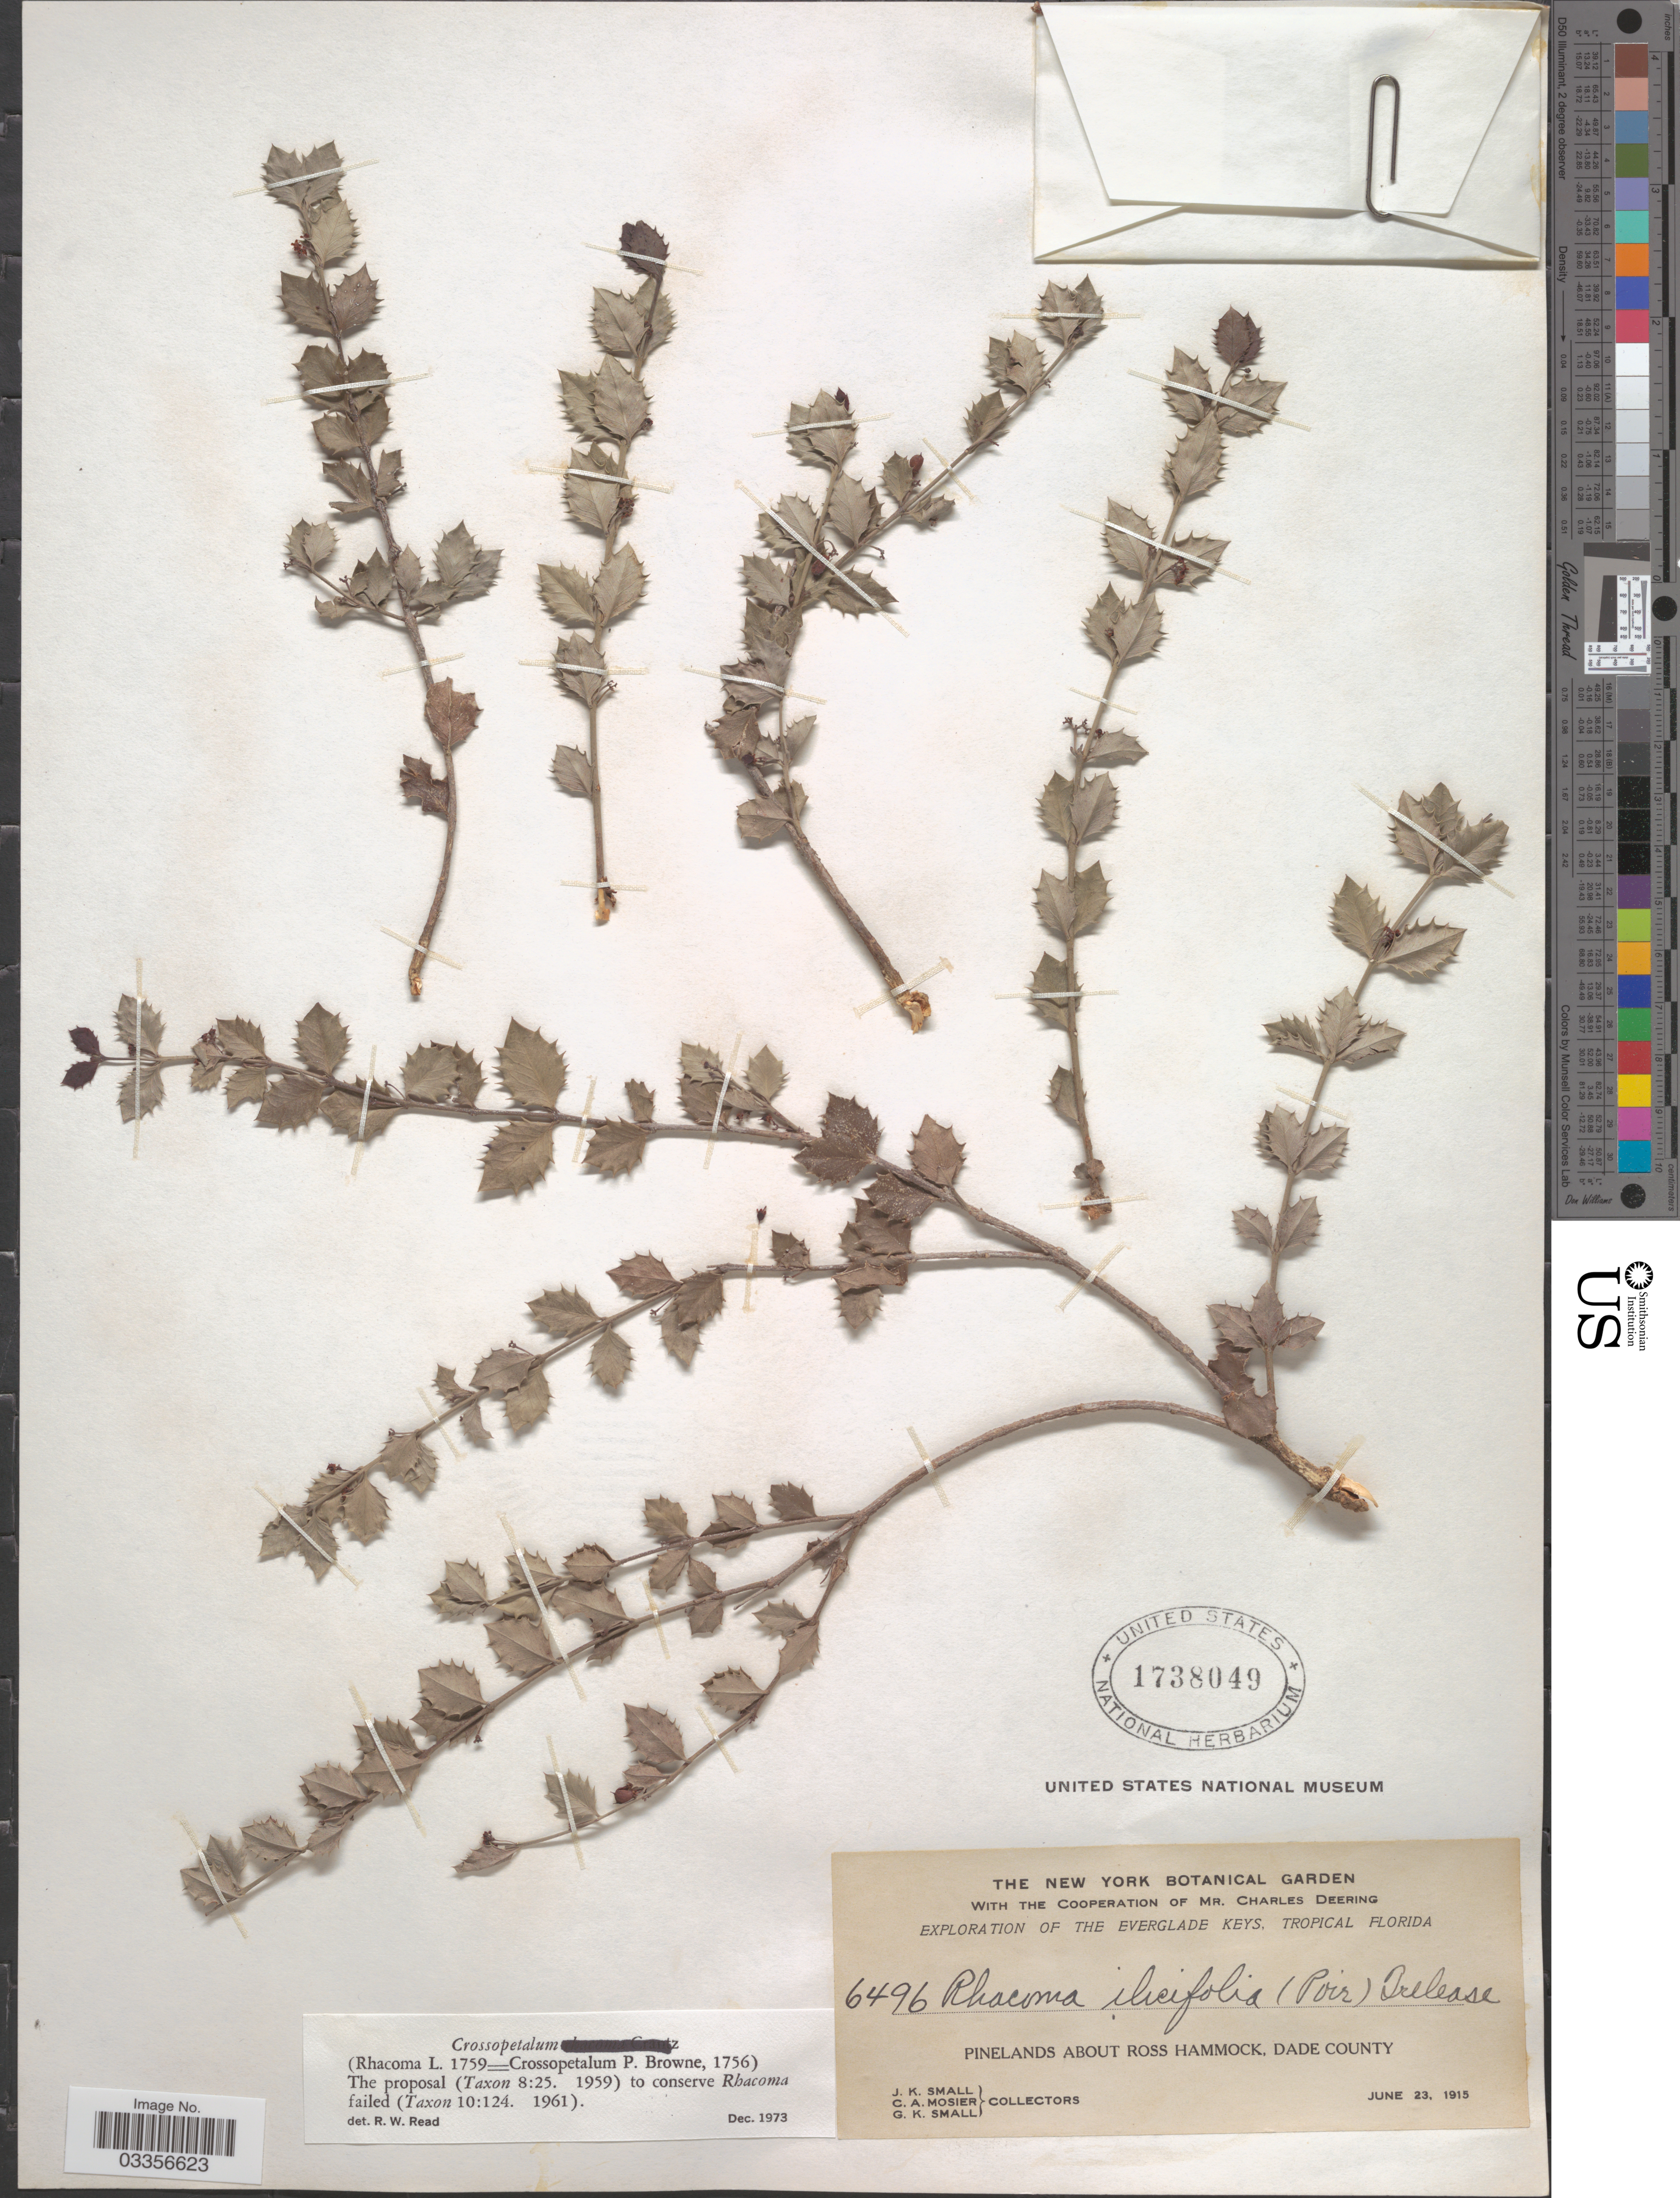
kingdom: Plantae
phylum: Tracheophyta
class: Magnoliopsida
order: Celastrales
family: Celastraceae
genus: Crossopetalum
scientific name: Crossopetalum ilicifolium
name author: (Poir.) Kuntze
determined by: Strong, Mark T., (BOT), Smithsonian Institution - National Museum of Natural History (UNITED STATES)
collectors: J. K. Small, C. A. Mosier & G. K. Small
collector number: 6496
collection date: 1915-06-23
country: United States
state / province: Florida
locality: The Everglades Keys, Tropical Florida, Pinelands about Ross Hammock, Dade County.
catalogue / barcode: US 1738049